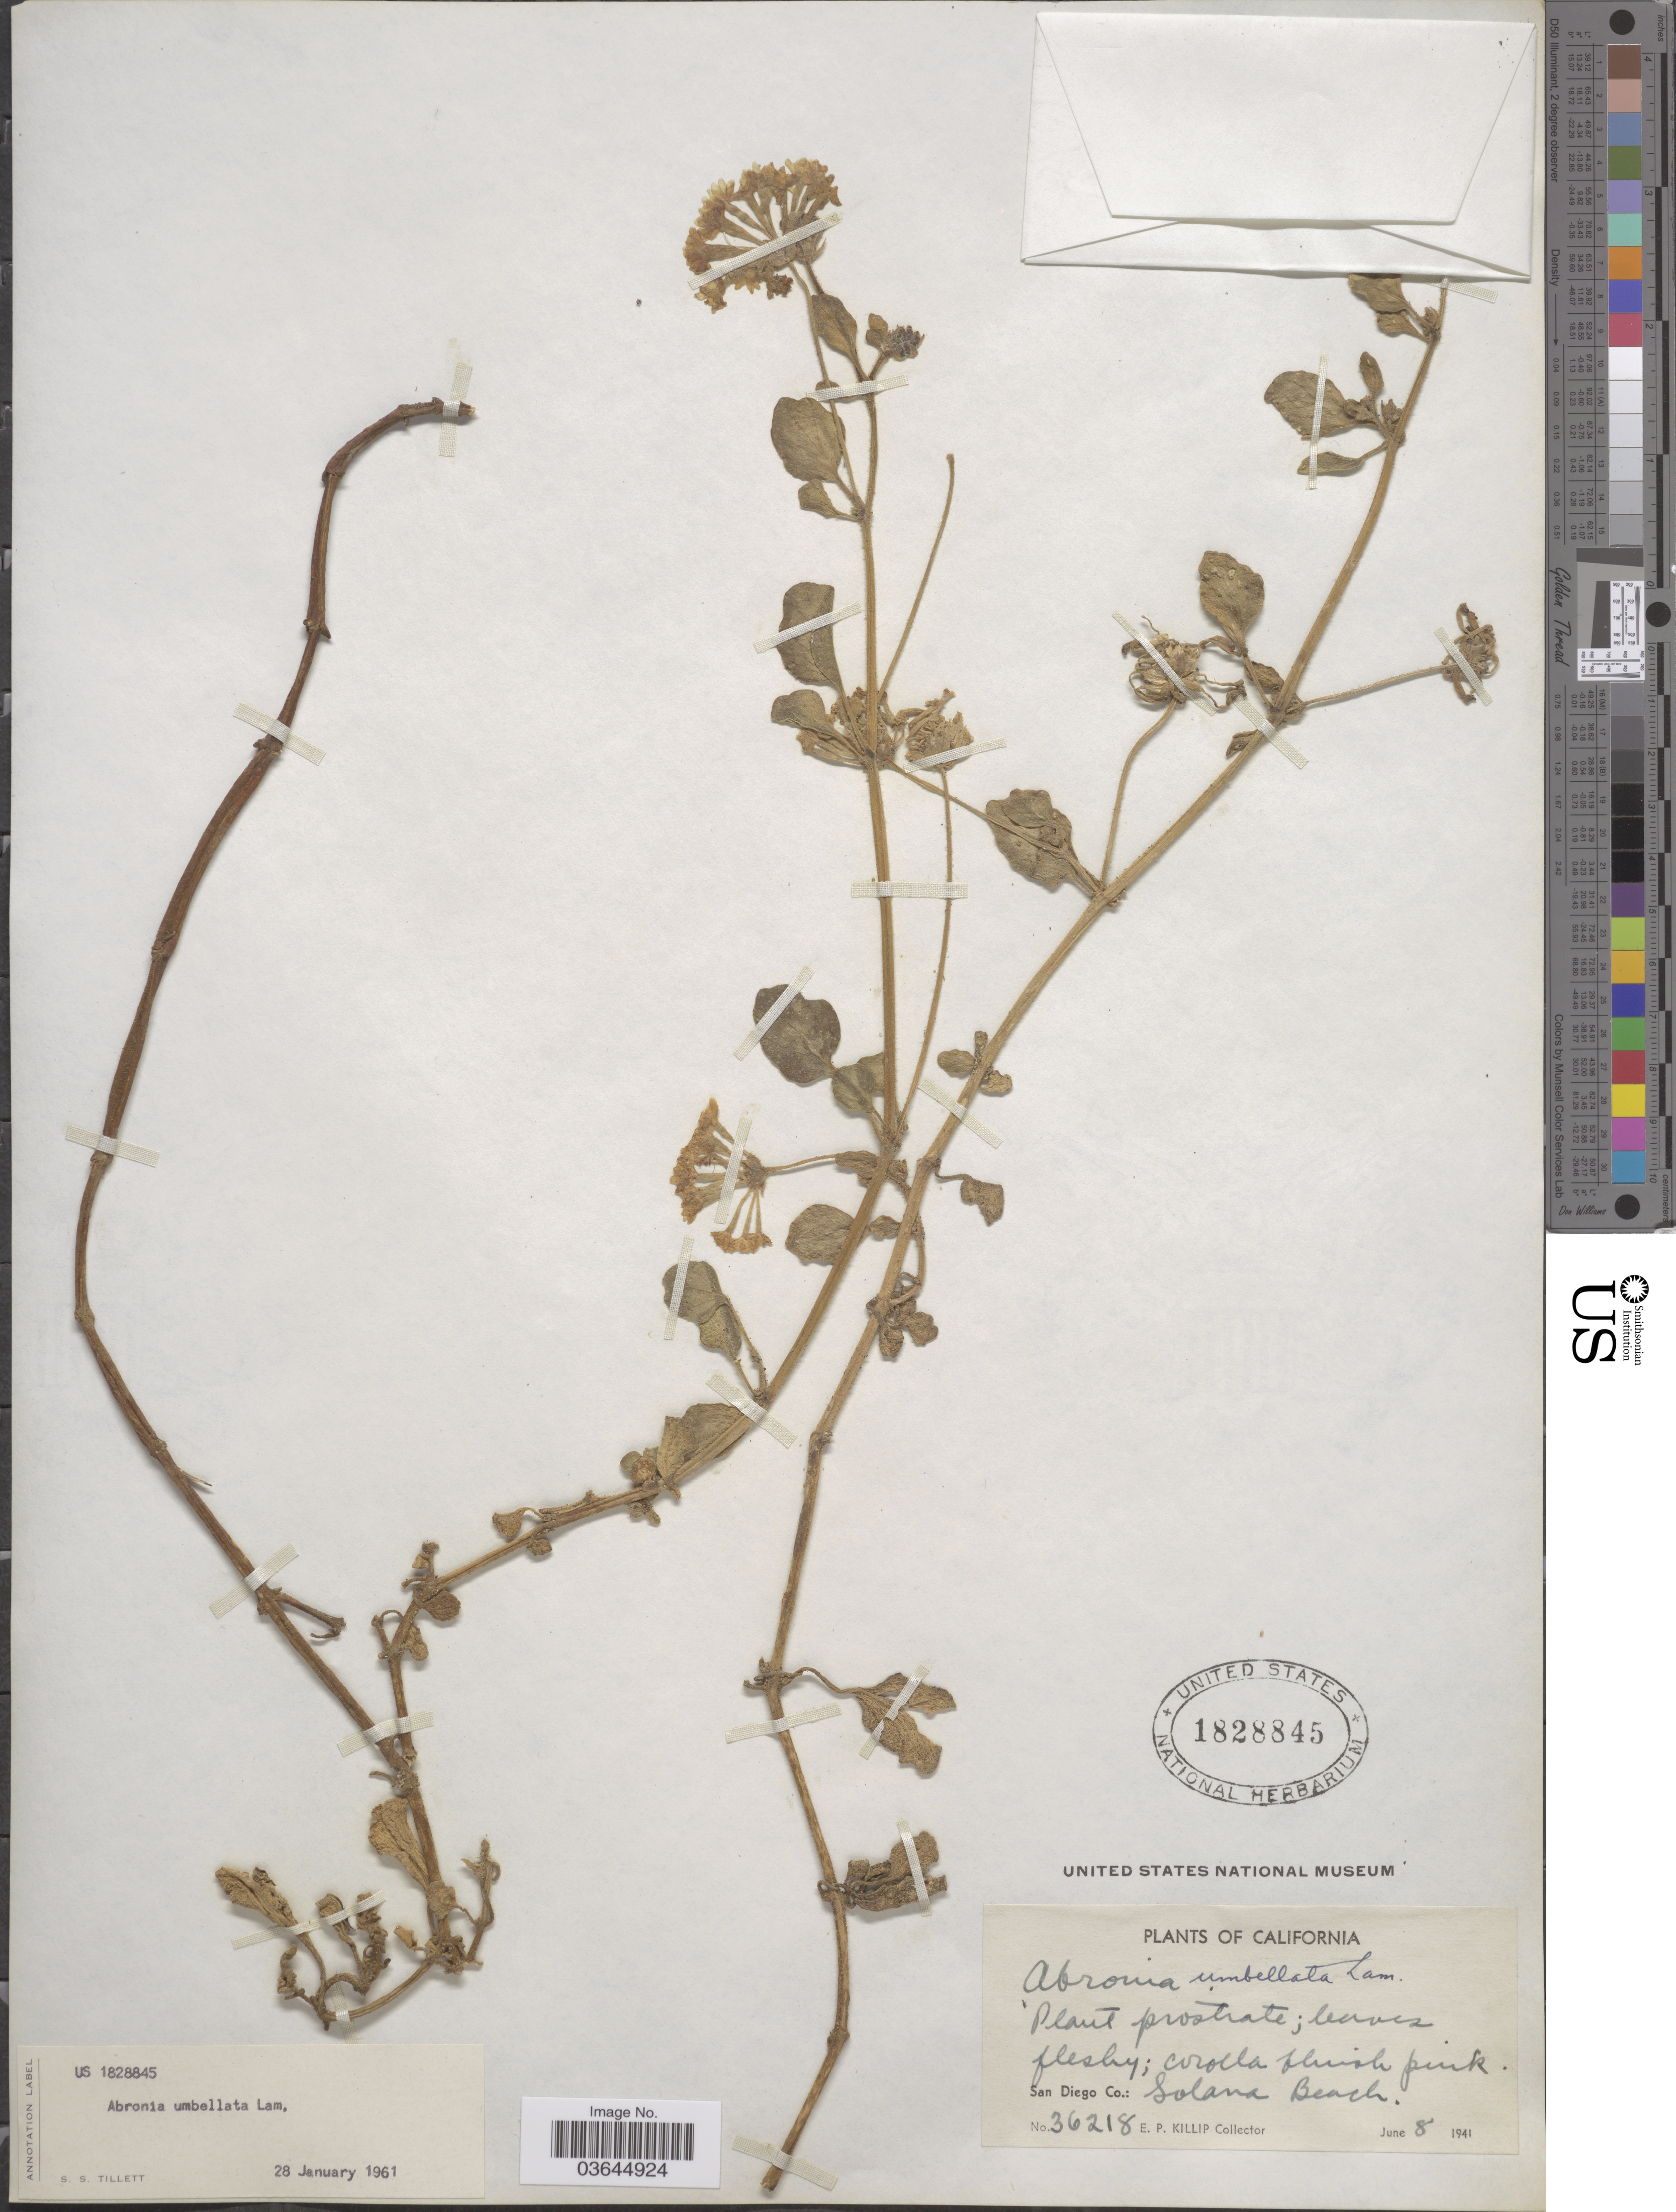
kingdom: Plantae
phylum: Tracheophyta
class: Magnoliopsida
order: Caryophyllales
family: Nyctaginaceae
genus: Abronia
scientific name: Abronia umbellata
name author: Lam.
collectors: E. P. Killip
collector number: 36218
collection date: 1941-06-08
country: United States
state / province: California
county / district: San Diego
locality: San Diego Co.: Solana Beach.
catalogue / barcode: US 1828845